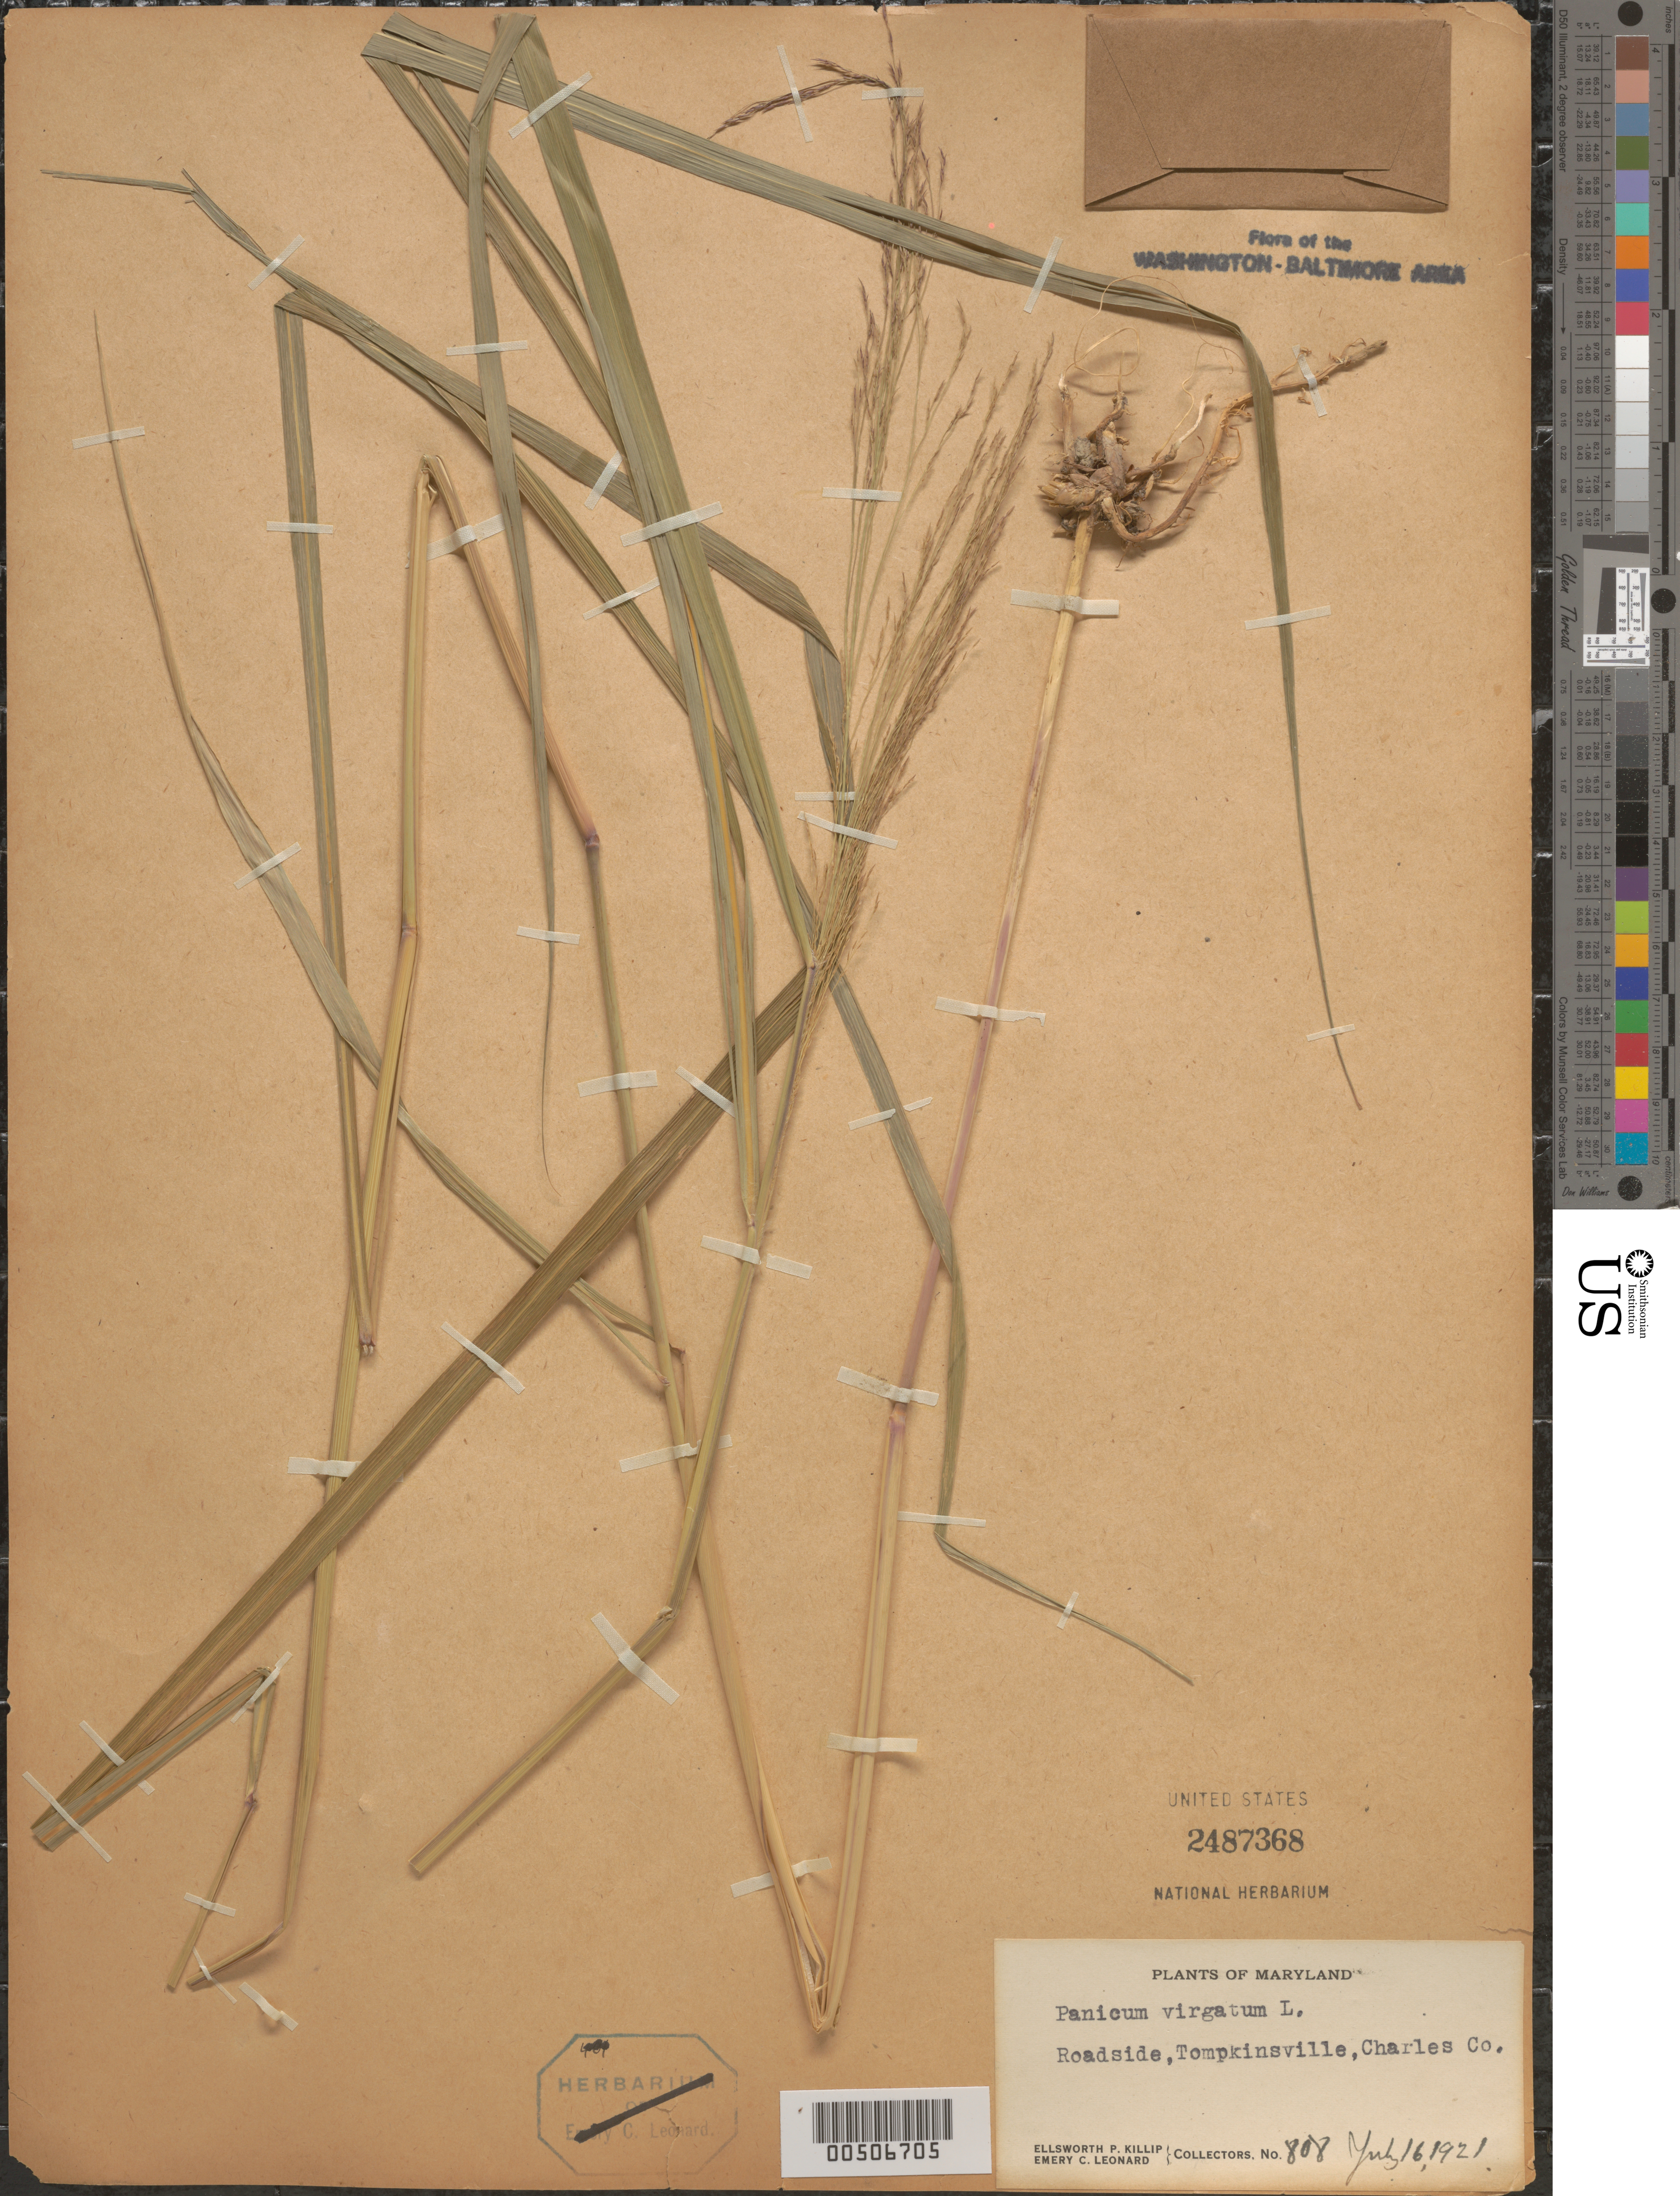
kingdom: Plantae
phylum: Tracheophyta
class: Liliopsida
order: Poales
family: Poaceae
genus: Panicum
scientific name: Panicum virgatum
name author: L.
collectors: E. P. Killip & E. C. Leonard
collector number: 808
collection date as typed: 16 Jul 1921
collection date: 1921-07-16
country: United States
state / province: Maryland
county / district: Charles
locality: Tompkinsville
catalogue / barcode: US 2487368